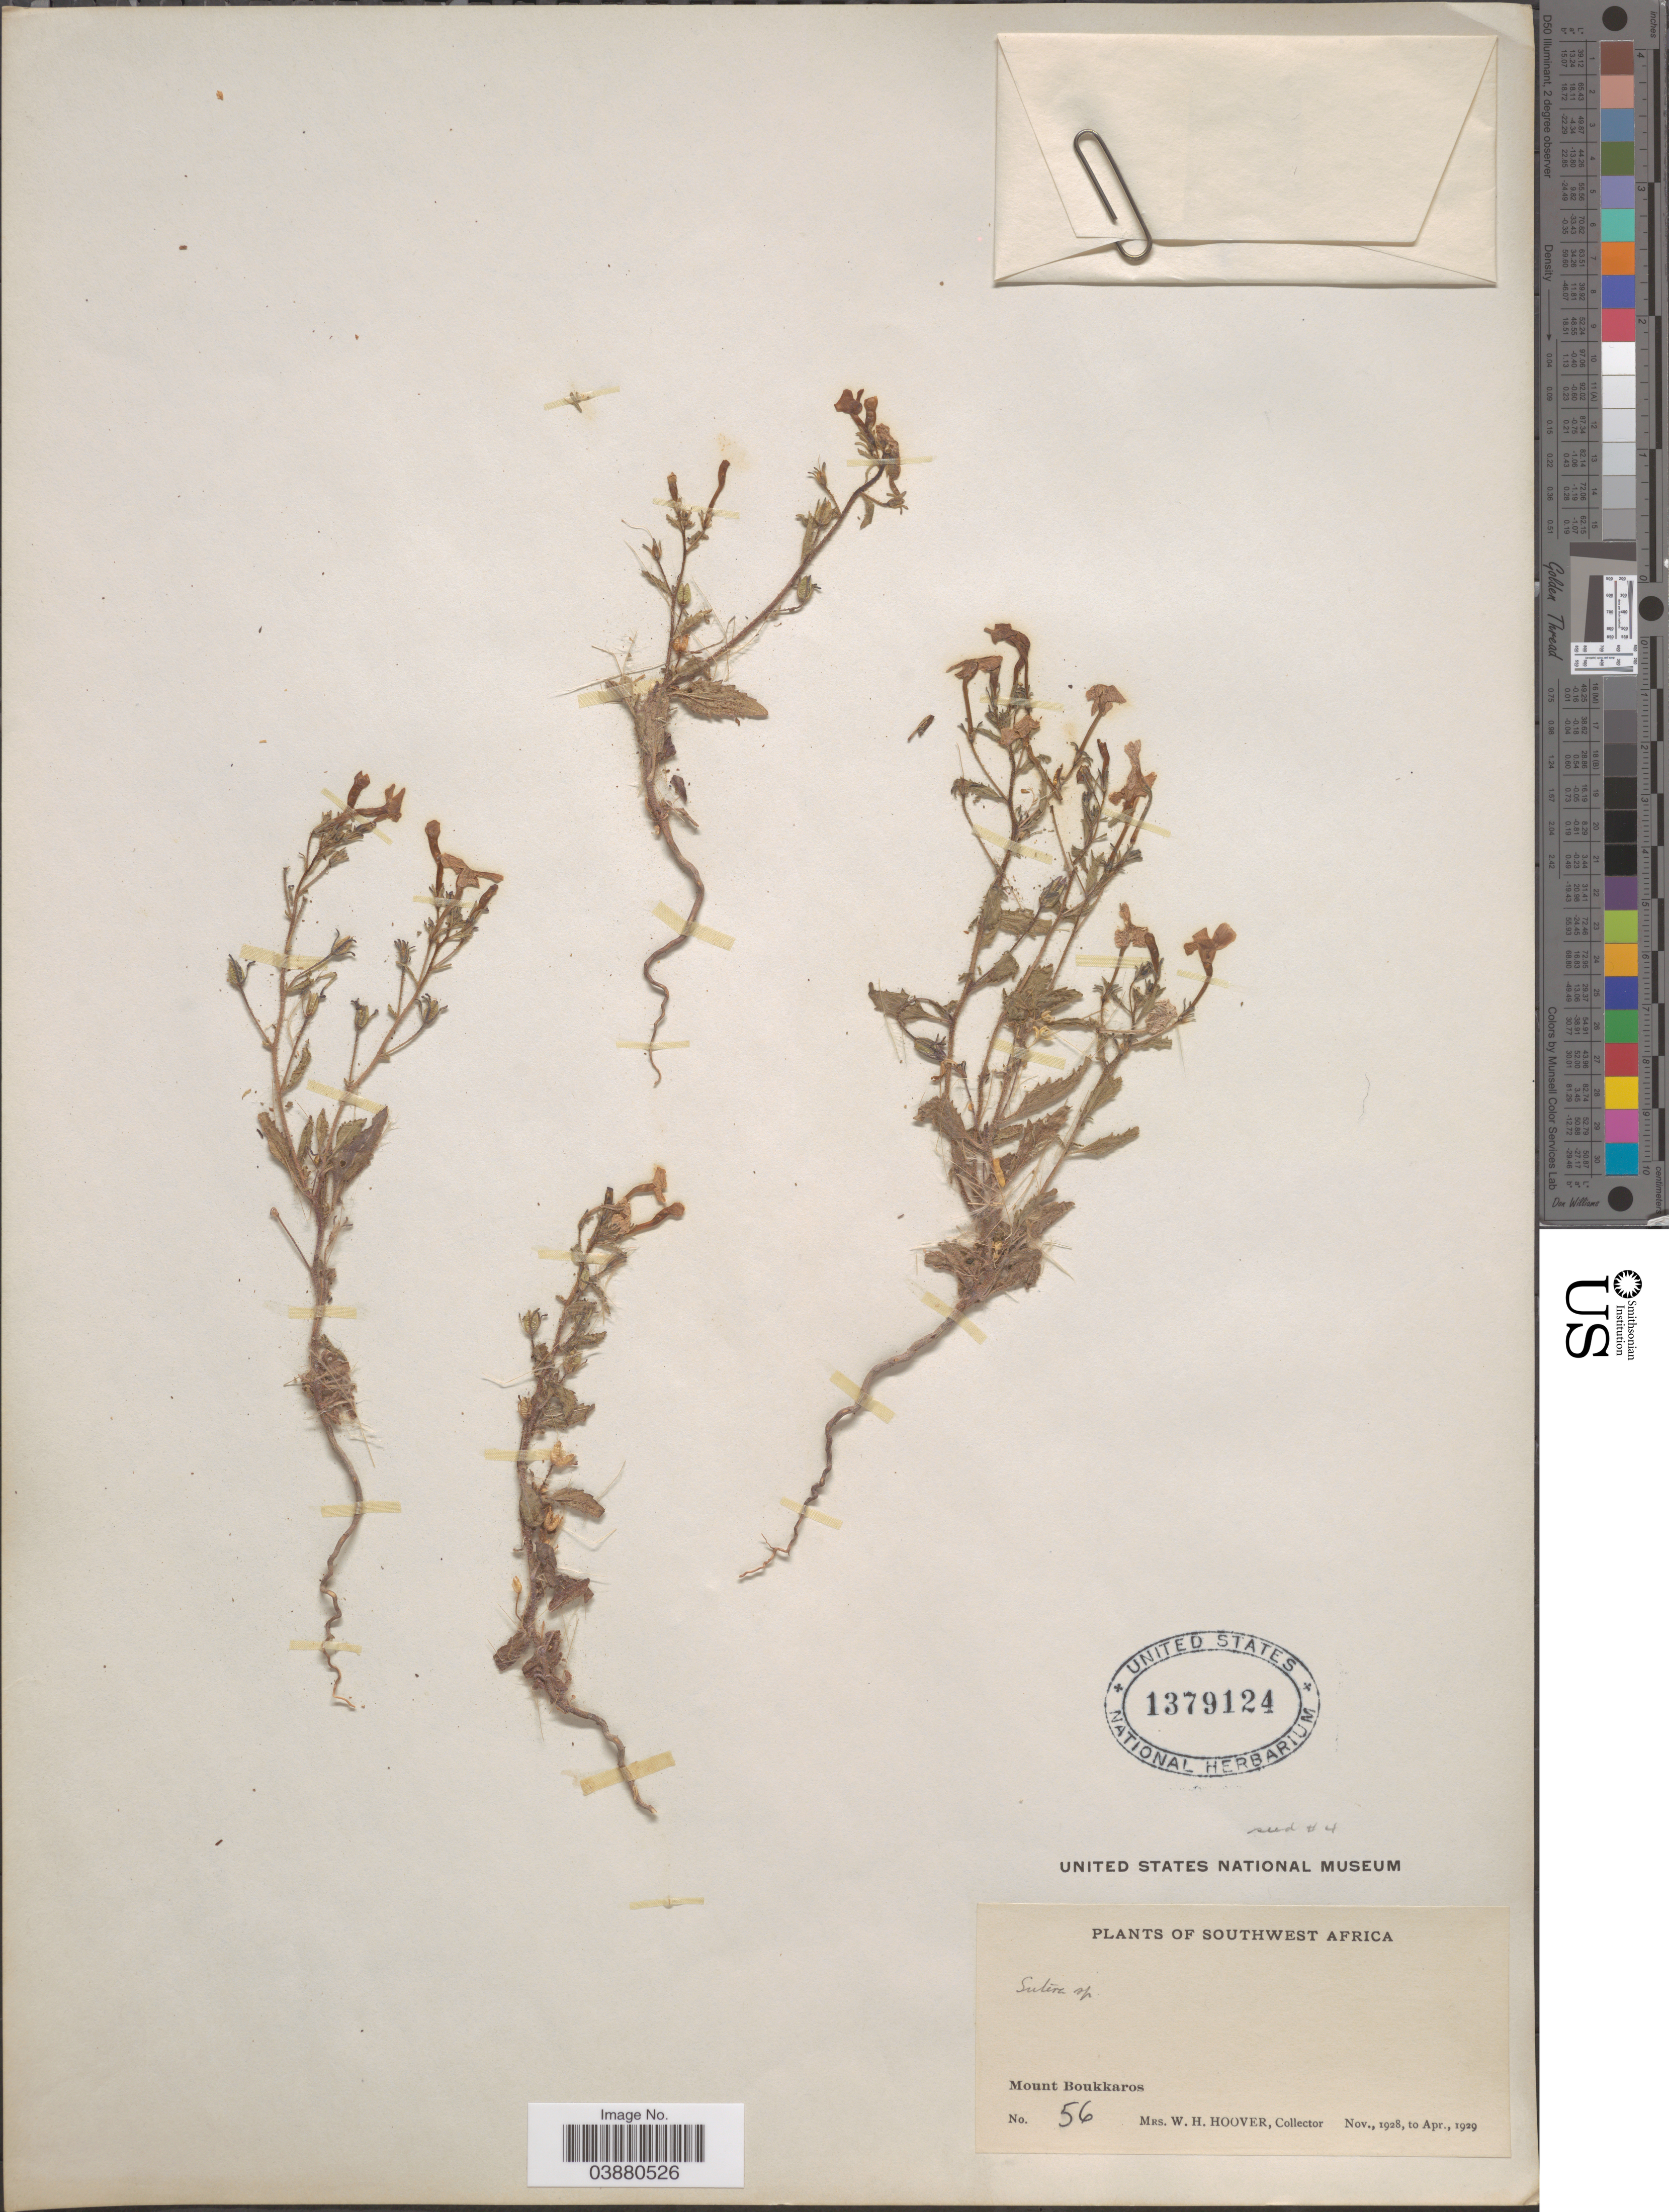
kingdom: Plantae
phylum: Tracheophyta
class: Magnoliopsida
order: Lamiales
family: Scrophulariaceae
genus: Sutera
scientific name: Sutera sp.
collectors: W. H. Hoover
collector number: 56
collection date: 1928-11/1929-04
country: Namibia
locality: Southwest Africa. Mount Boukkaros.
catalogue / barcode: US 1379124